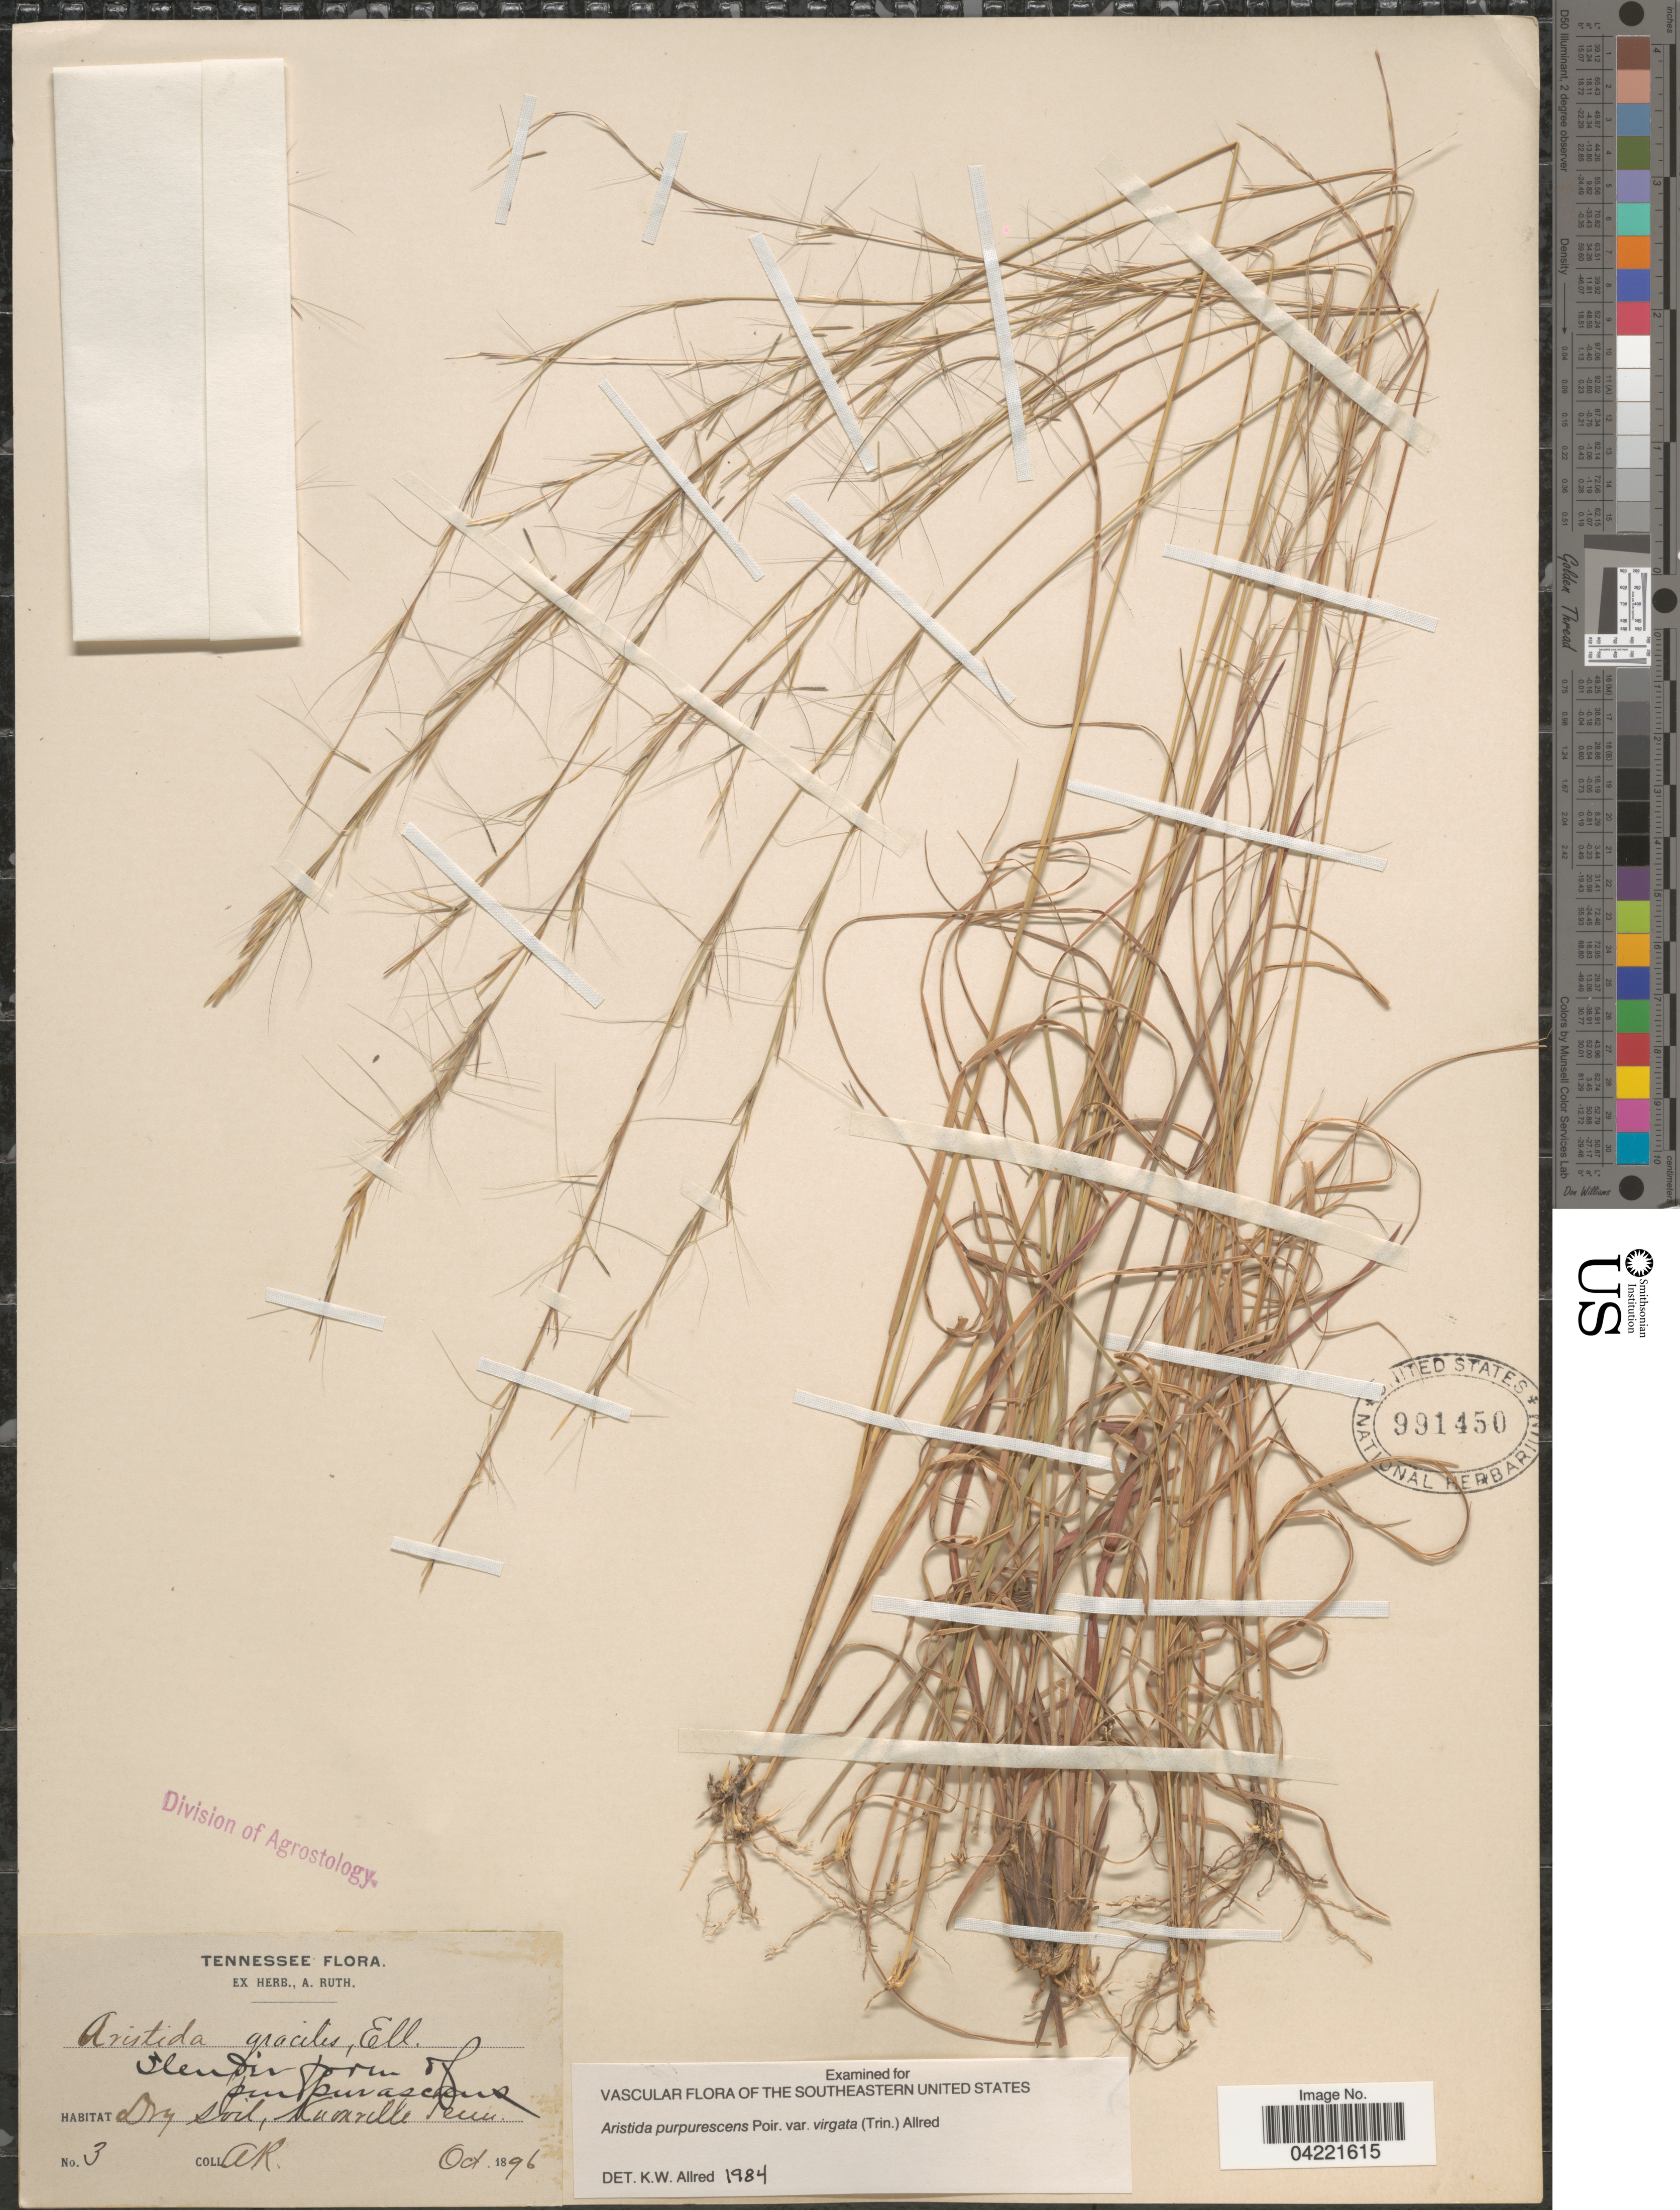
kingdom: Plantae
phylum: Tracheophyta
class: Liliopsida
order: Poales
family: Poaceae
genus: Aristida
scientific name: Aristida purpurascens var. virgata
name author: (Trin.) Allred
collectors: A. Ruth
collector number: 3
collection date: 1896-10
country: United States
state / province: Tennessee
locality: Dry soil, Knoxville.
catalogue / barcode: US 991450